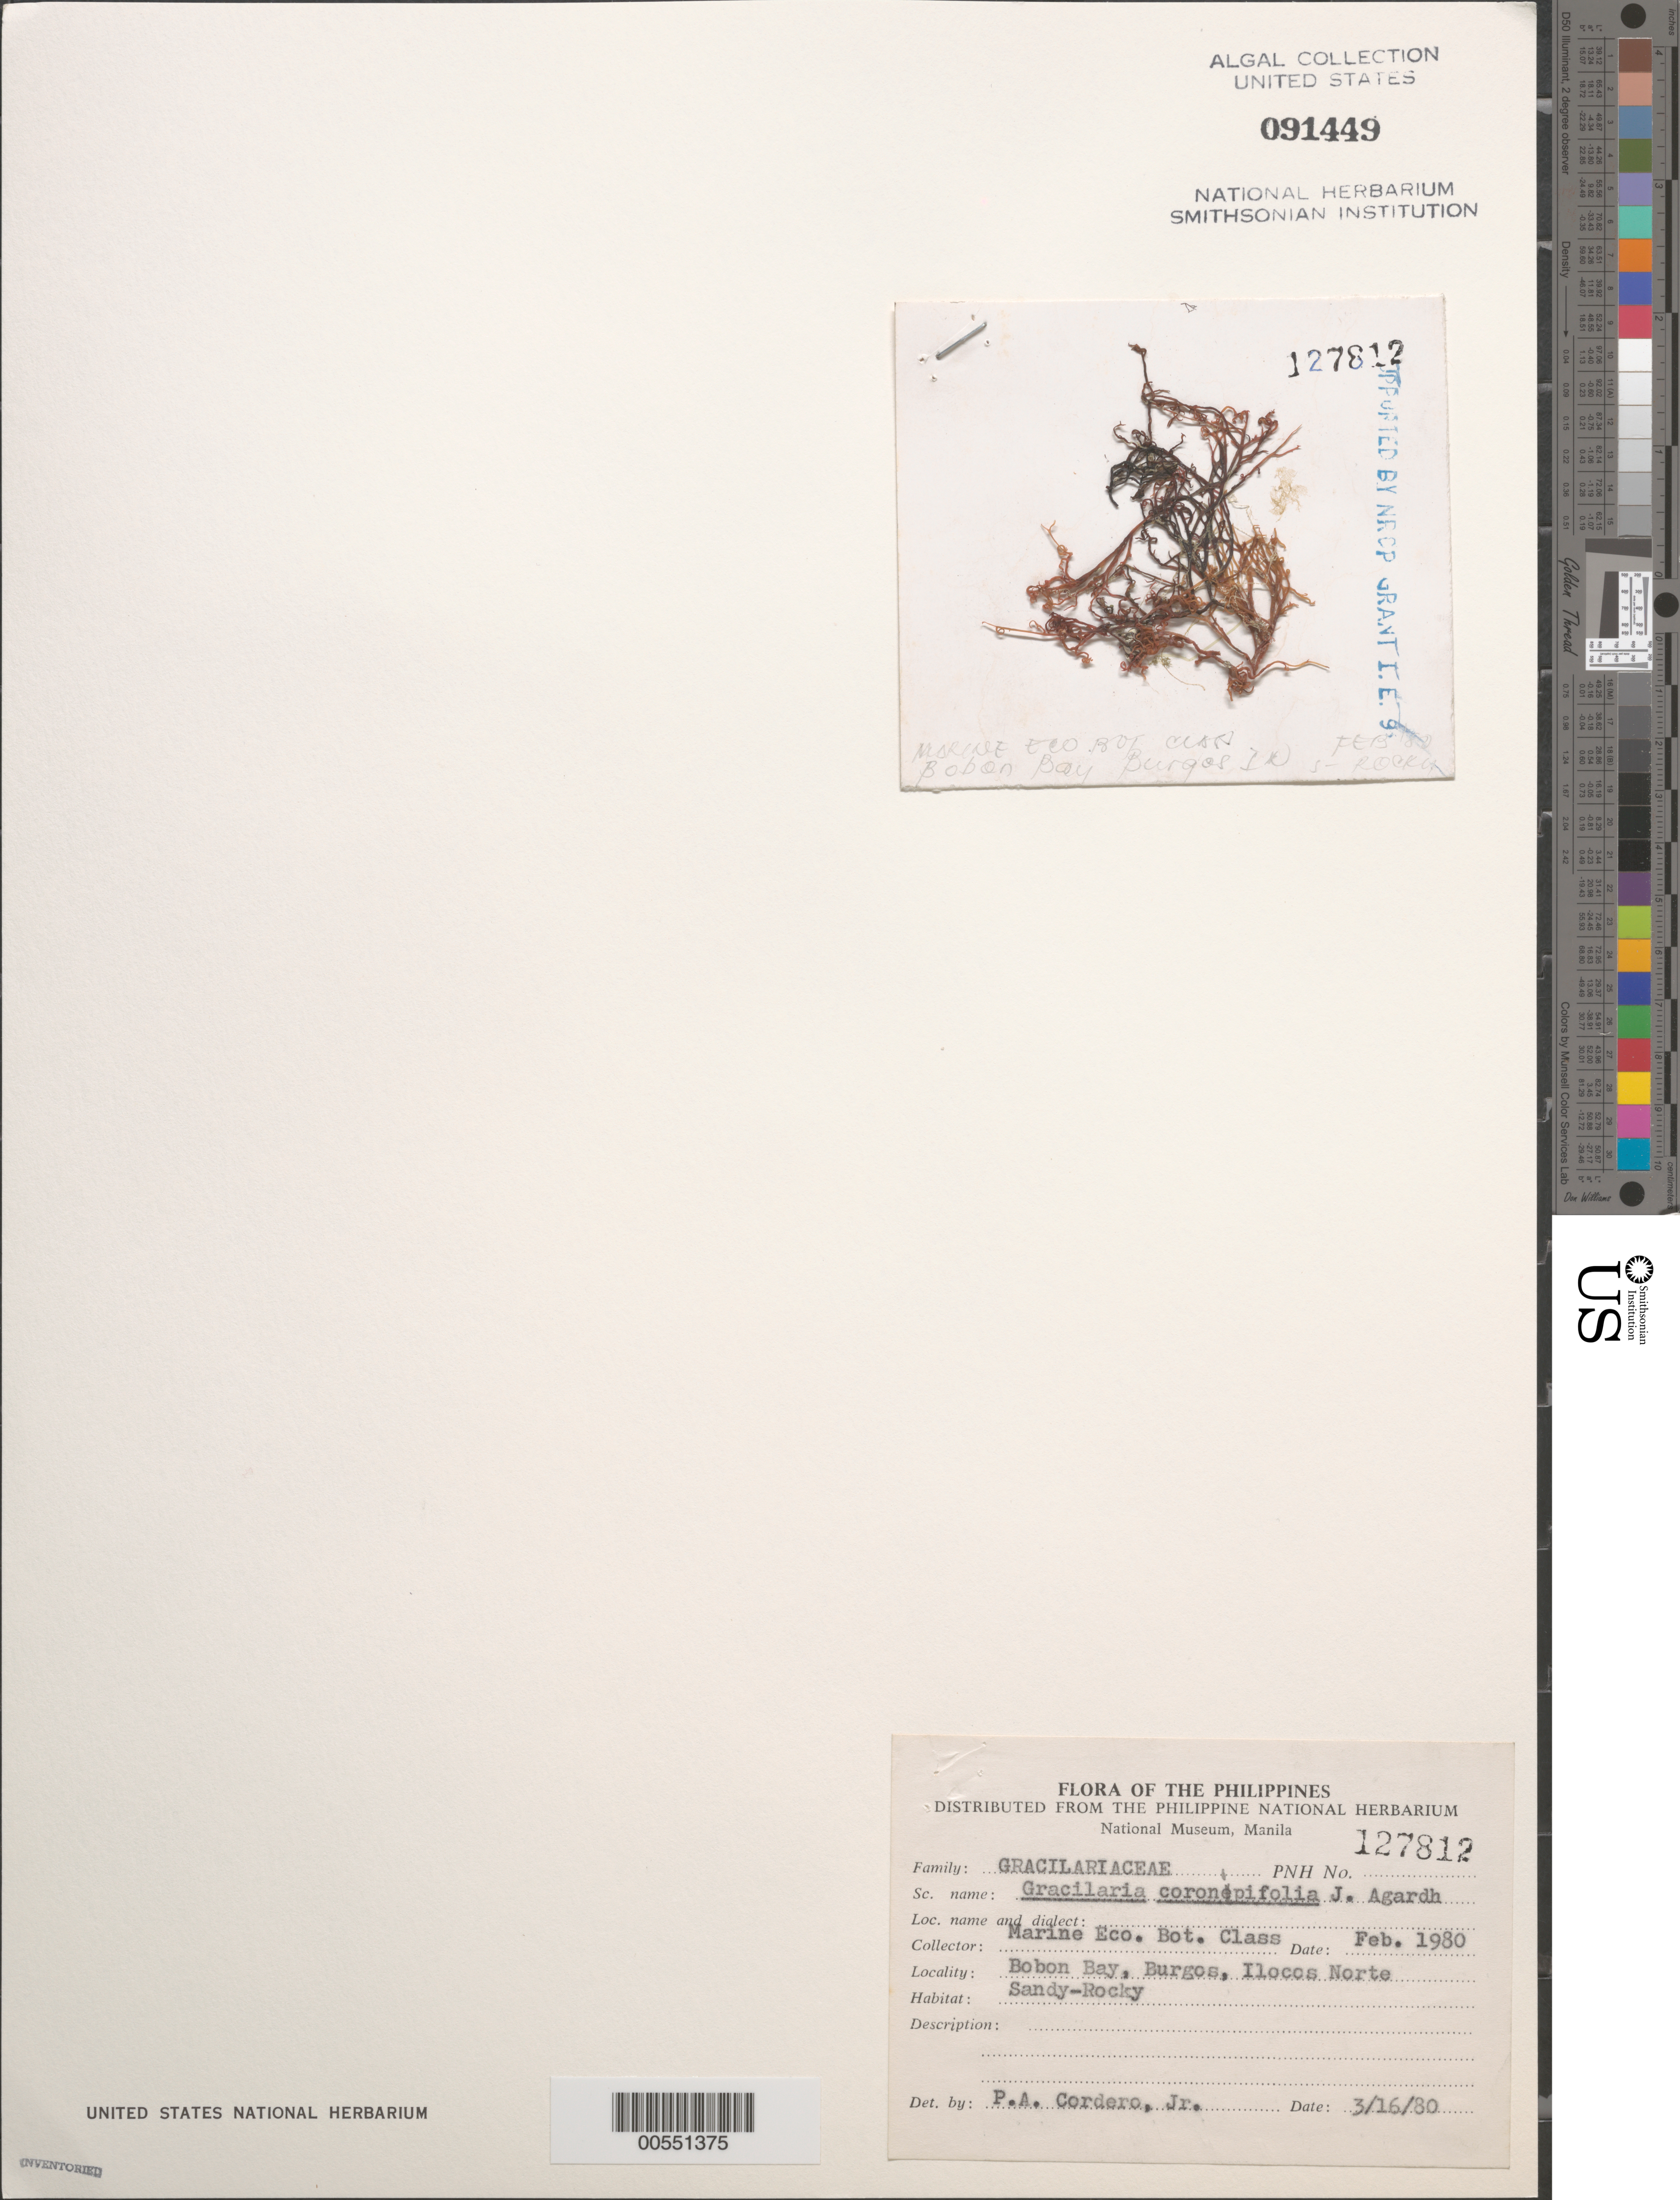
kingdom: Plantae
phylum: Rhodophyta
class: Florideophyceae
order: Gracilariales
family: Gracilariaceae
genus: Gracilaria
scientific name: Gracilaria coronopifolia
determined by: Cordero, P. A., Jr.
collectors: Marine Ecology Botany Class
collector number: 127812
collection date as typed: Feb 1980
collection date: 1980-02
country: Philippines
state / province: Ilocos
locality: Bobon bay, burgos, ilocos norte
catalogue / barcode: US 91449